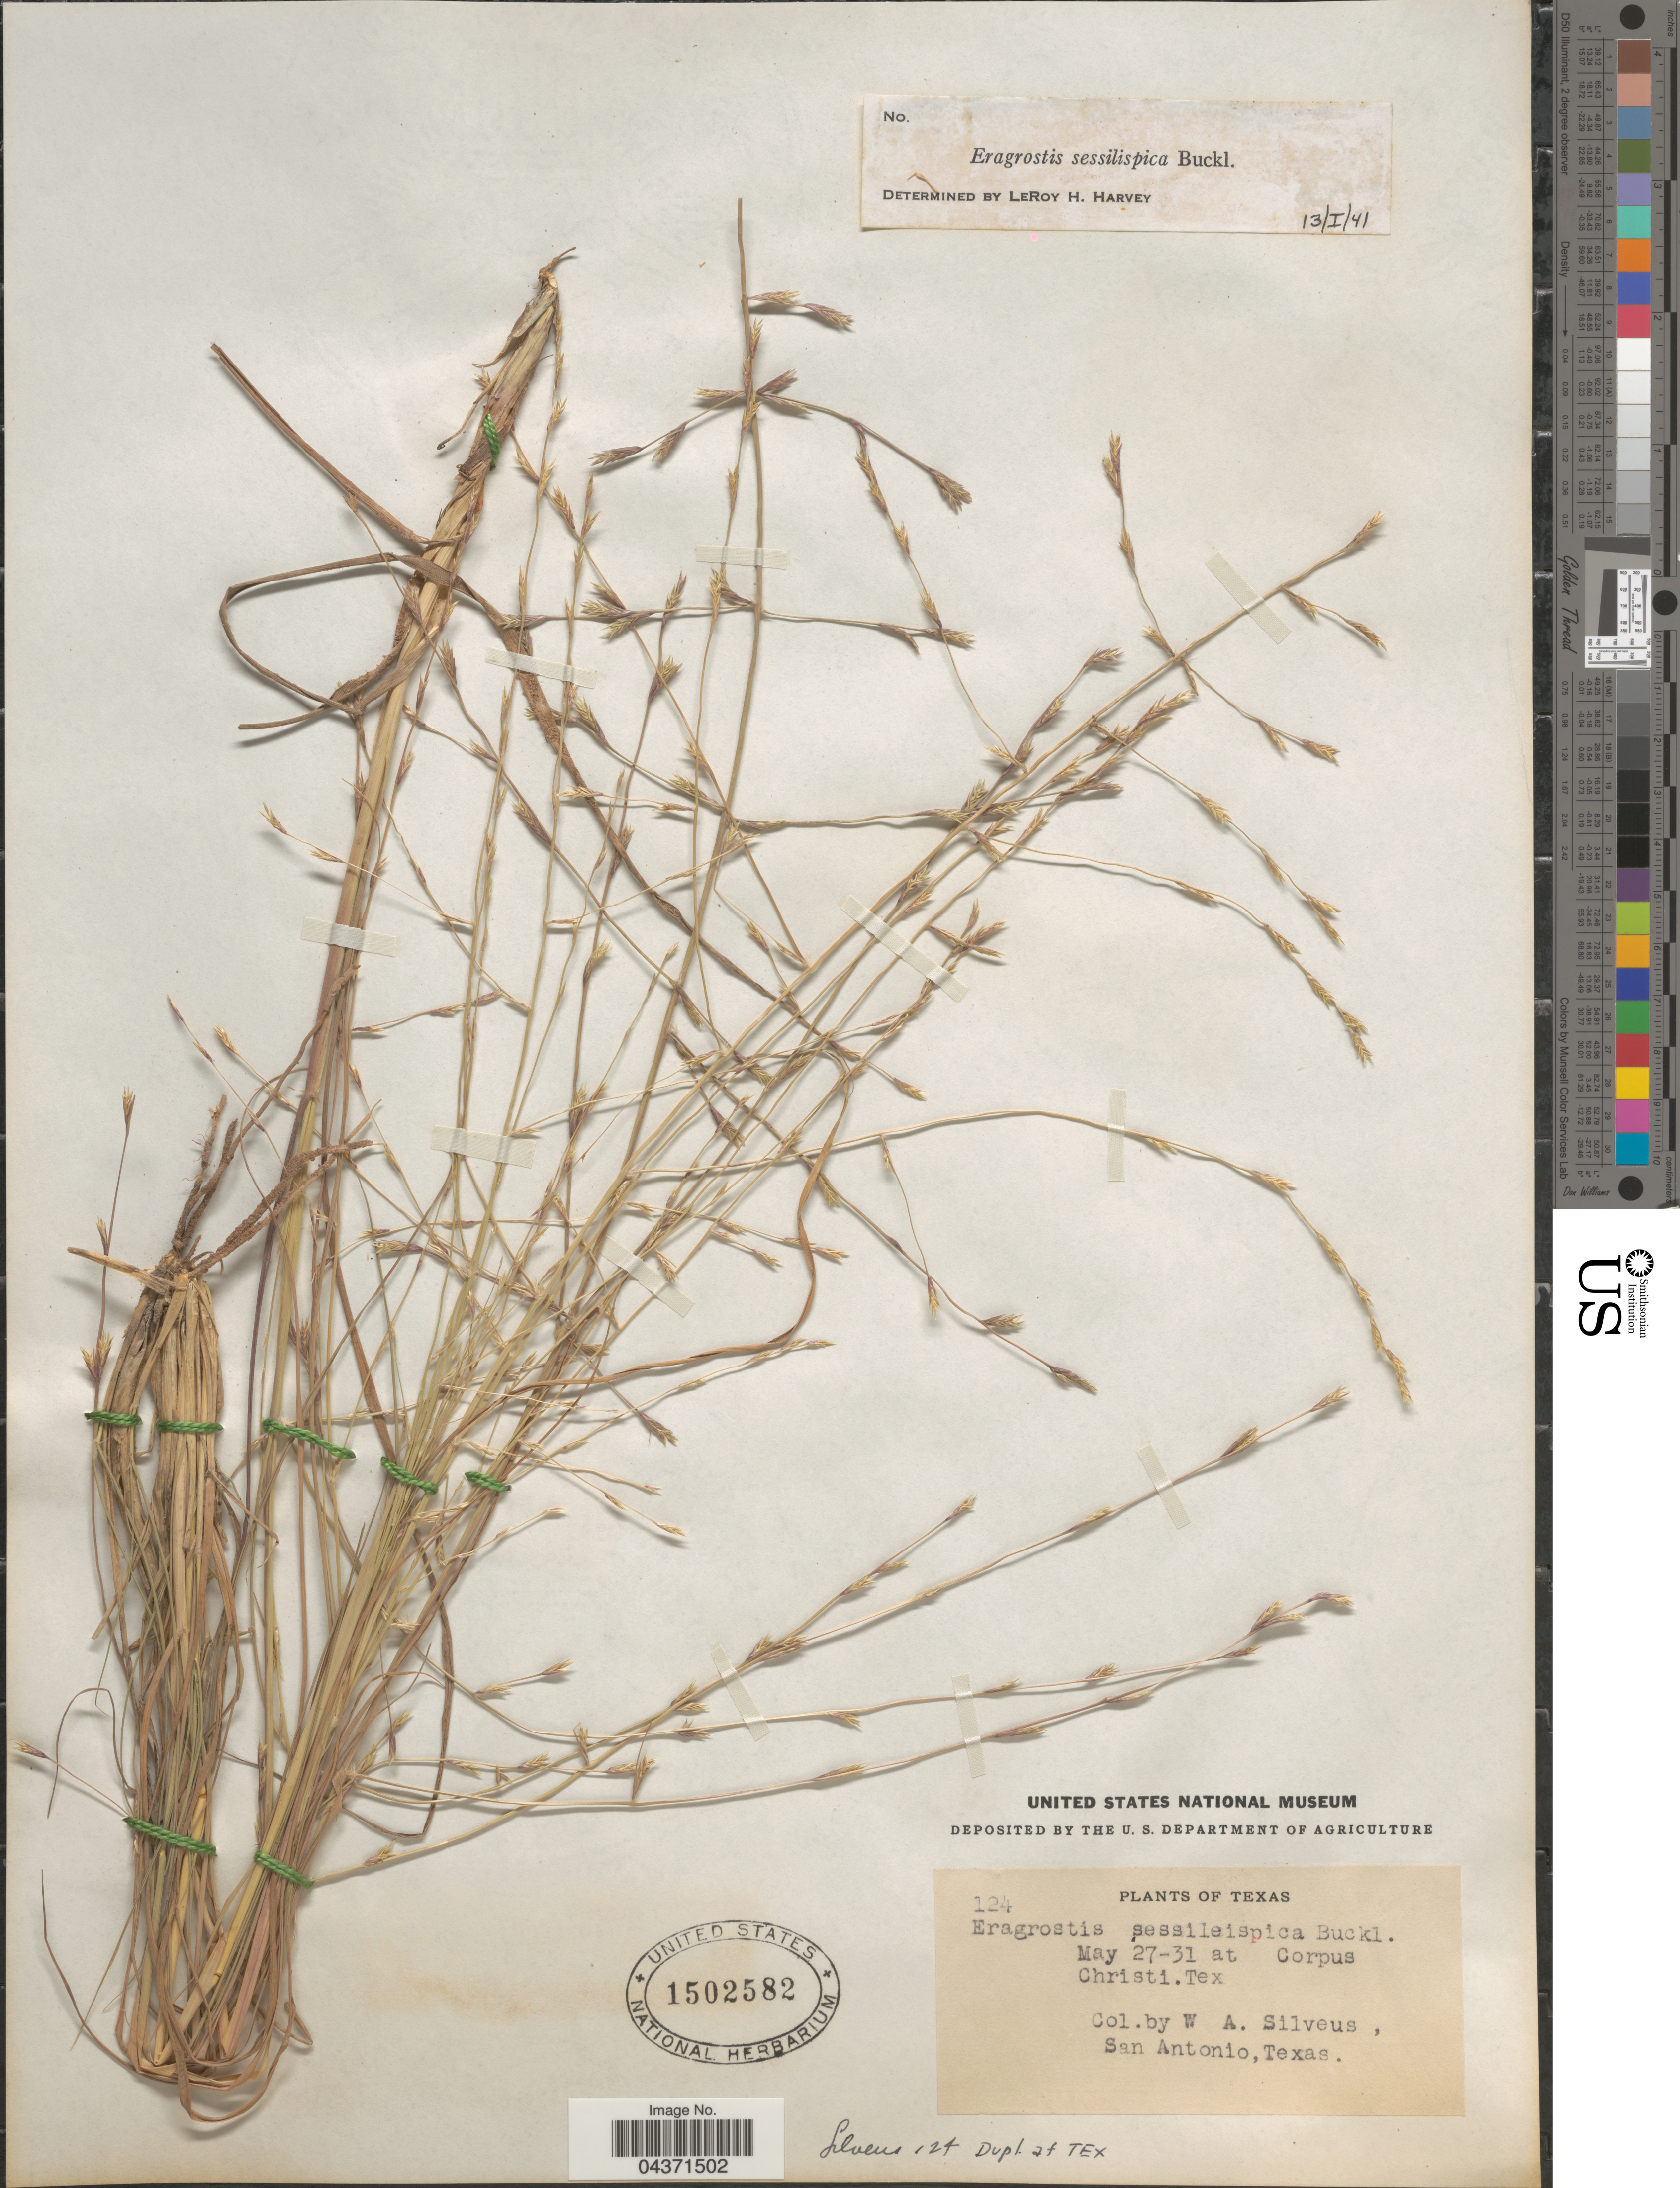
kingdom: Plantae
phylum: Tracheophyta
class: Liliopsida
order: Poales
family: Poaceae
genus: Eragrostis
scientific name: Eragrostis sessilispica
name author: Buckley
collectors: W. Silveus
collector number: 124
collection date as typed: Transcribed d/m/y: 27/5/31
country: United States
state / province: Texas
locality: Corpus Christi.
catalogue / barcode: US 1502582